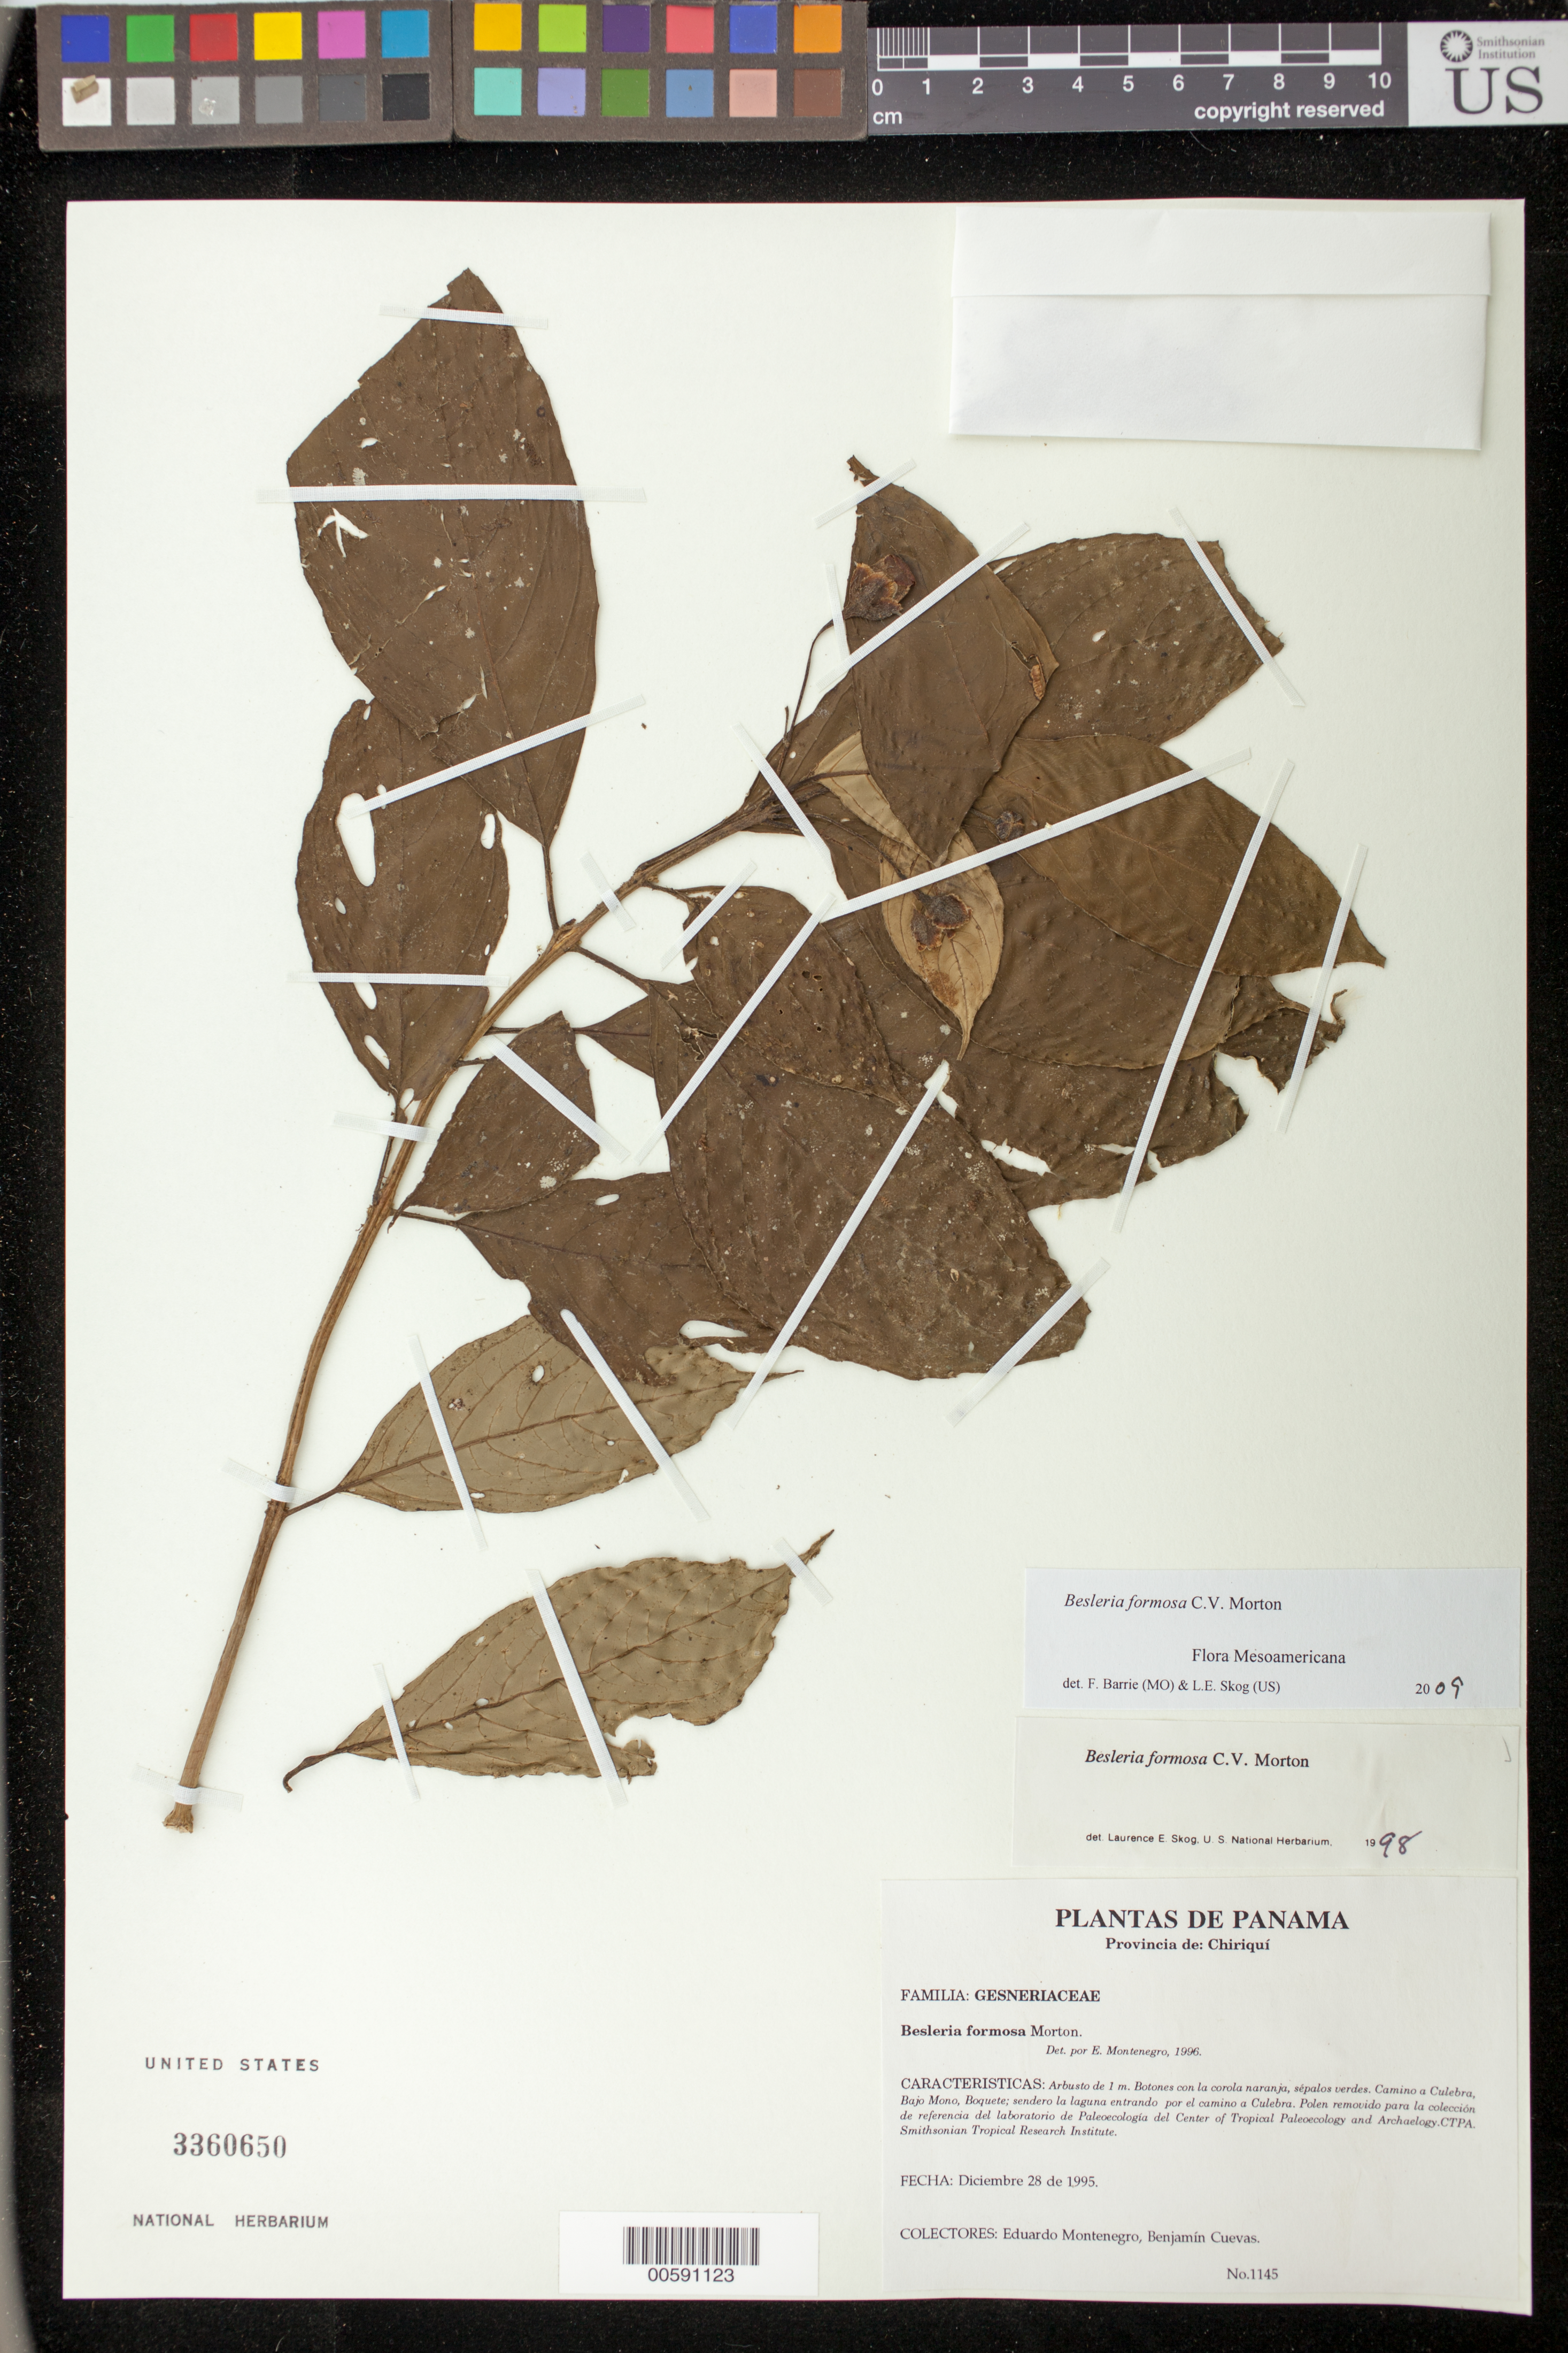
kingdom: Plantae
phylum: Tracheophyta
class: Magnoliopsida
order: Lamiales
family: Gesneriaceae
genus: Besleria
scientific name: Besleria amabilis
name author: C.V. Morton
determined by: Skog, Laurence E.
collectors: E. Montenegro & B. Cuevas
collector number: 1145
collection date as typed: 28 Dec 1995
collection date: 1995-12-28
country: Panama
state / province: Chiriquí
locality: Camino a Culebra, Bajo Mono, Boquete; sendero la laguna entrando por el camino a Culebra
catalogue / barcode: US 3360650